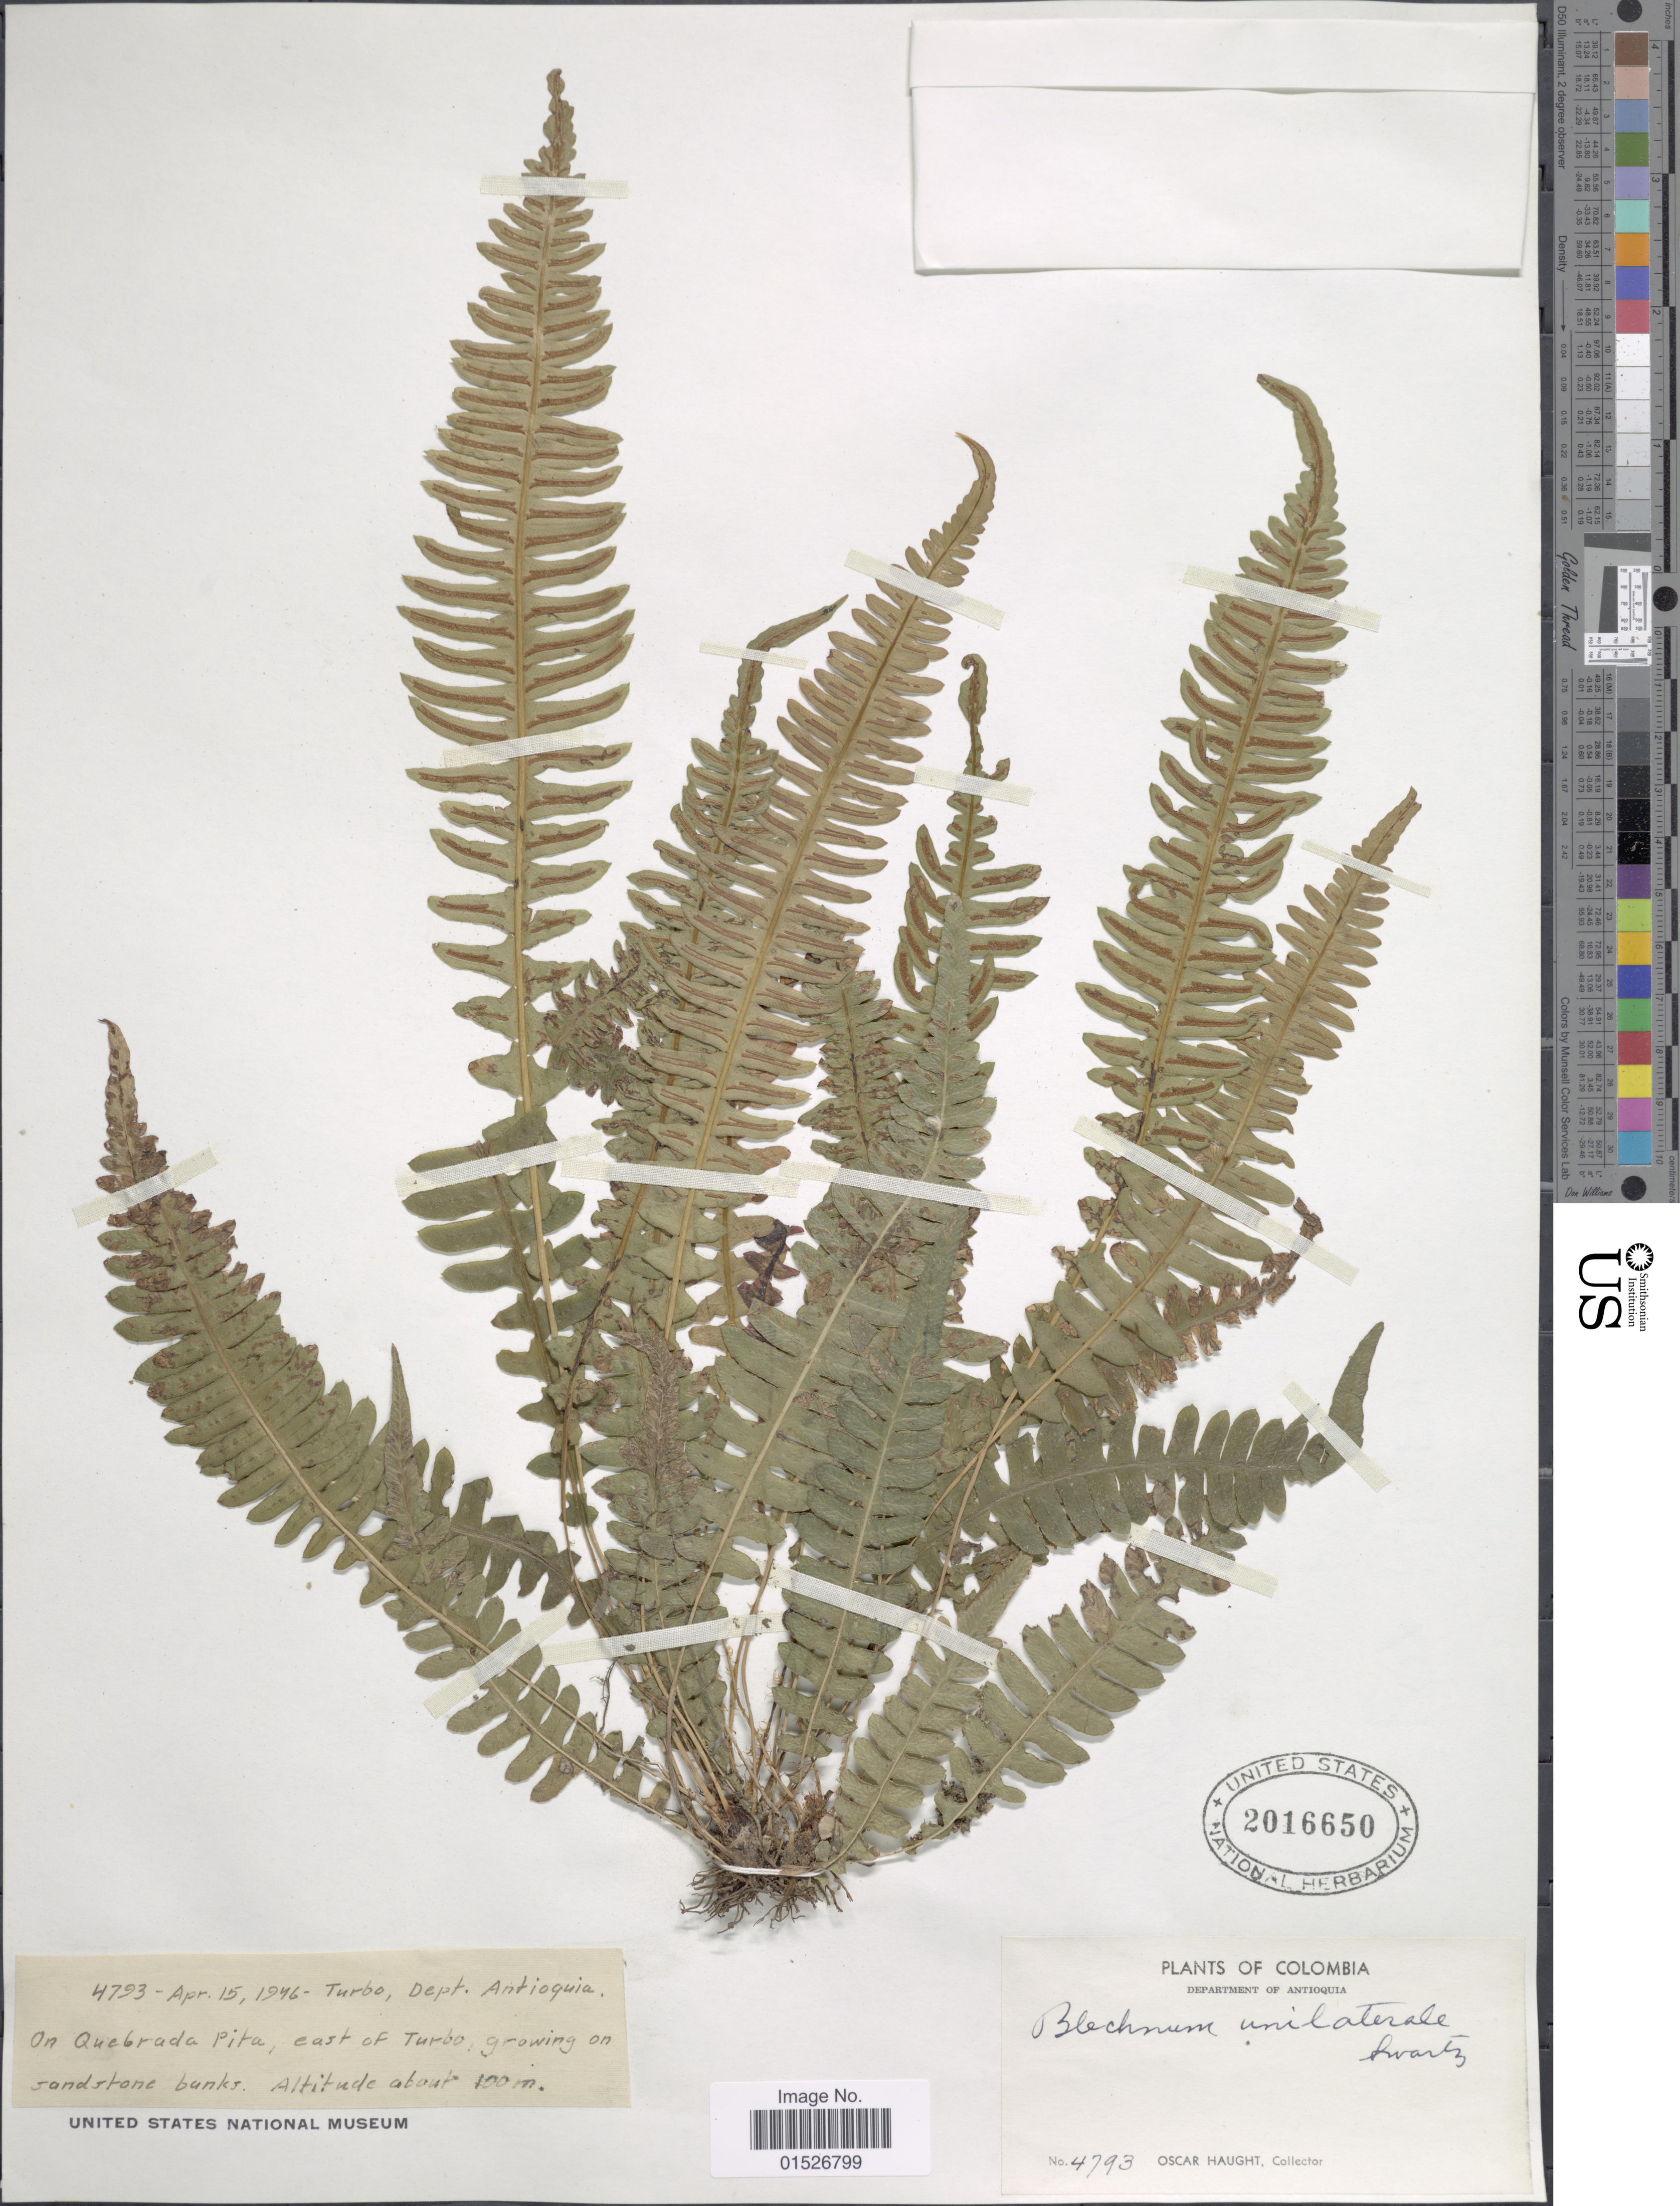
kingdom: Plantae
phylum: Tracheophyta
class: Polypodiopsida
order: Polypodiales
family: Blechnaceae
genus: Blechnum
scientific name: Blechnum polypodioides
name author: Raddi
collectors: O. L. Haught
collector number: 4793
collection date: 1964-04-15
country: Colombia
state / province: Antioquia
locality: Department of Antioquia, Turbo, On Quebrada Pita, east of Turbo growing on sandstone banks.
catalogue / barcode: US 2016650